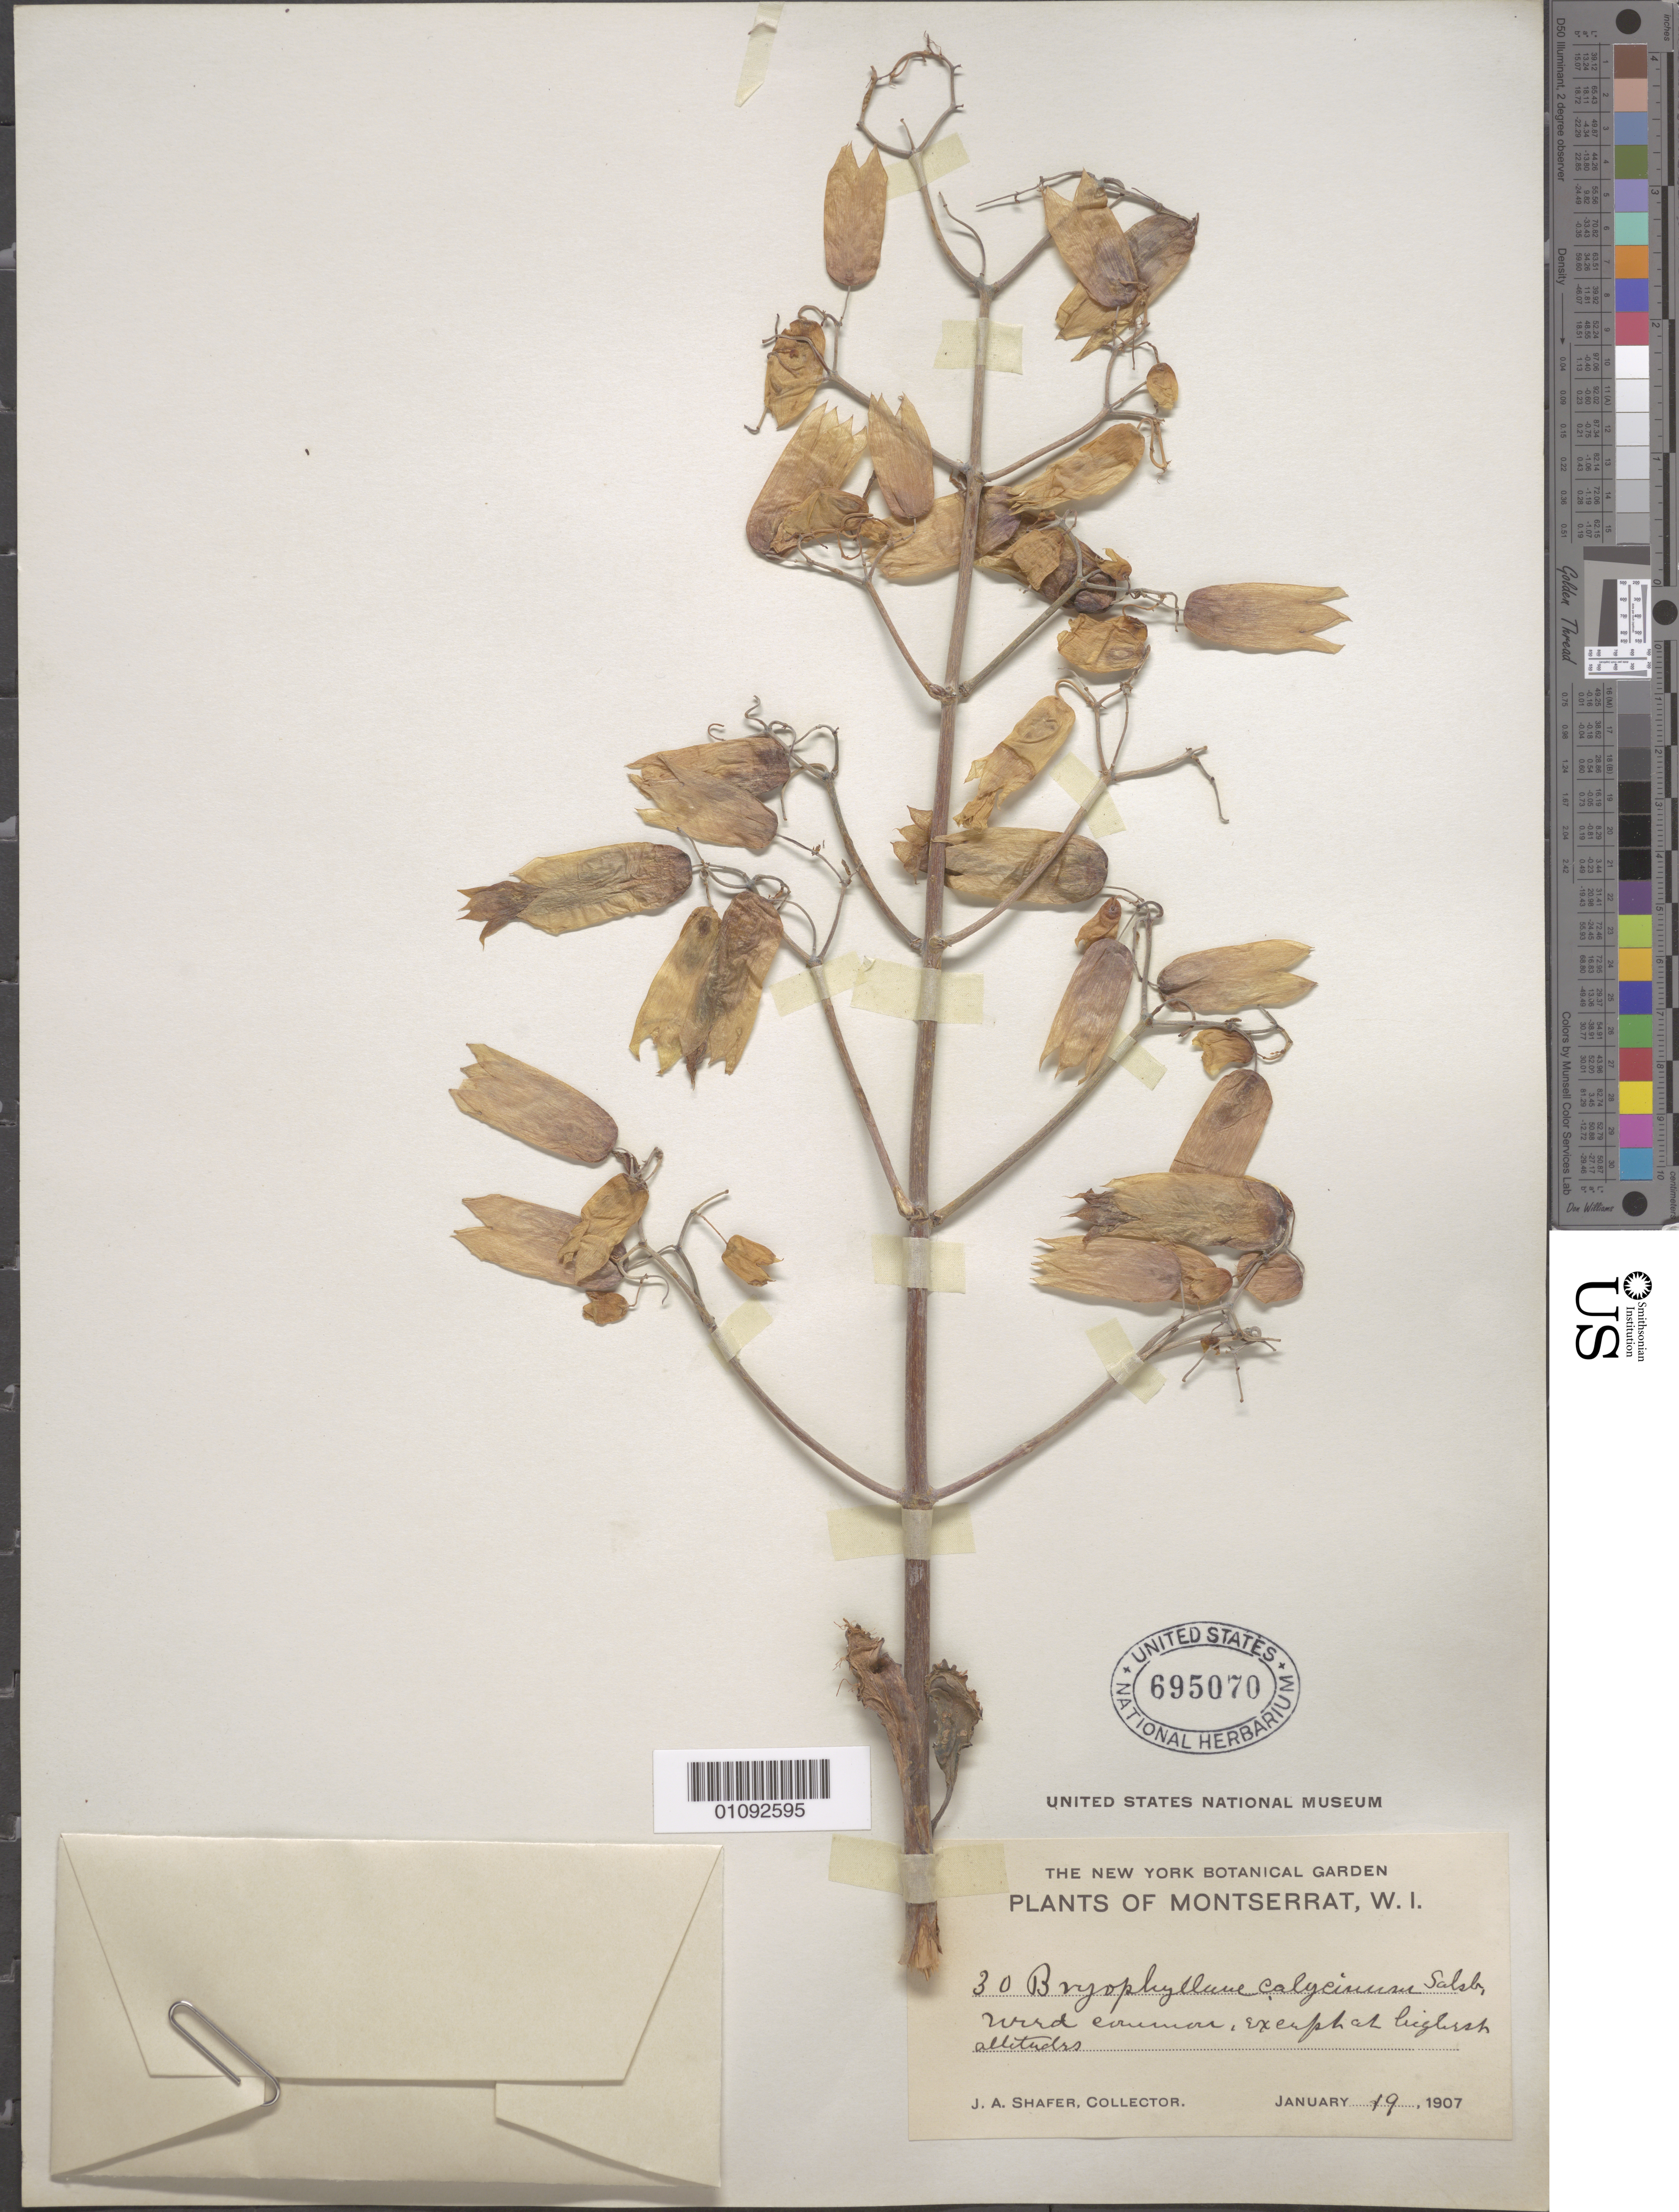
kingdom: Plantae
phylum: Tracheophyta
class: Magnoliopsida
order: Saxifragales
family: Crassulaceae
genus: Kalanchoe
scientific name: Kalanchoe pinnata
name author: (Lam.) Pers.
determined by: Strong, Mark T., (BOT), Smithsonian Institution - National Museum of Natural History (UNITED STATES)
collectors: J. A. Shafer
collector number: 30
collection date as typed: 19 Jan 1907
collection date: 1907-01-19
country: Montserrat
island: Montserrat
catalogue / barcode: US 695070